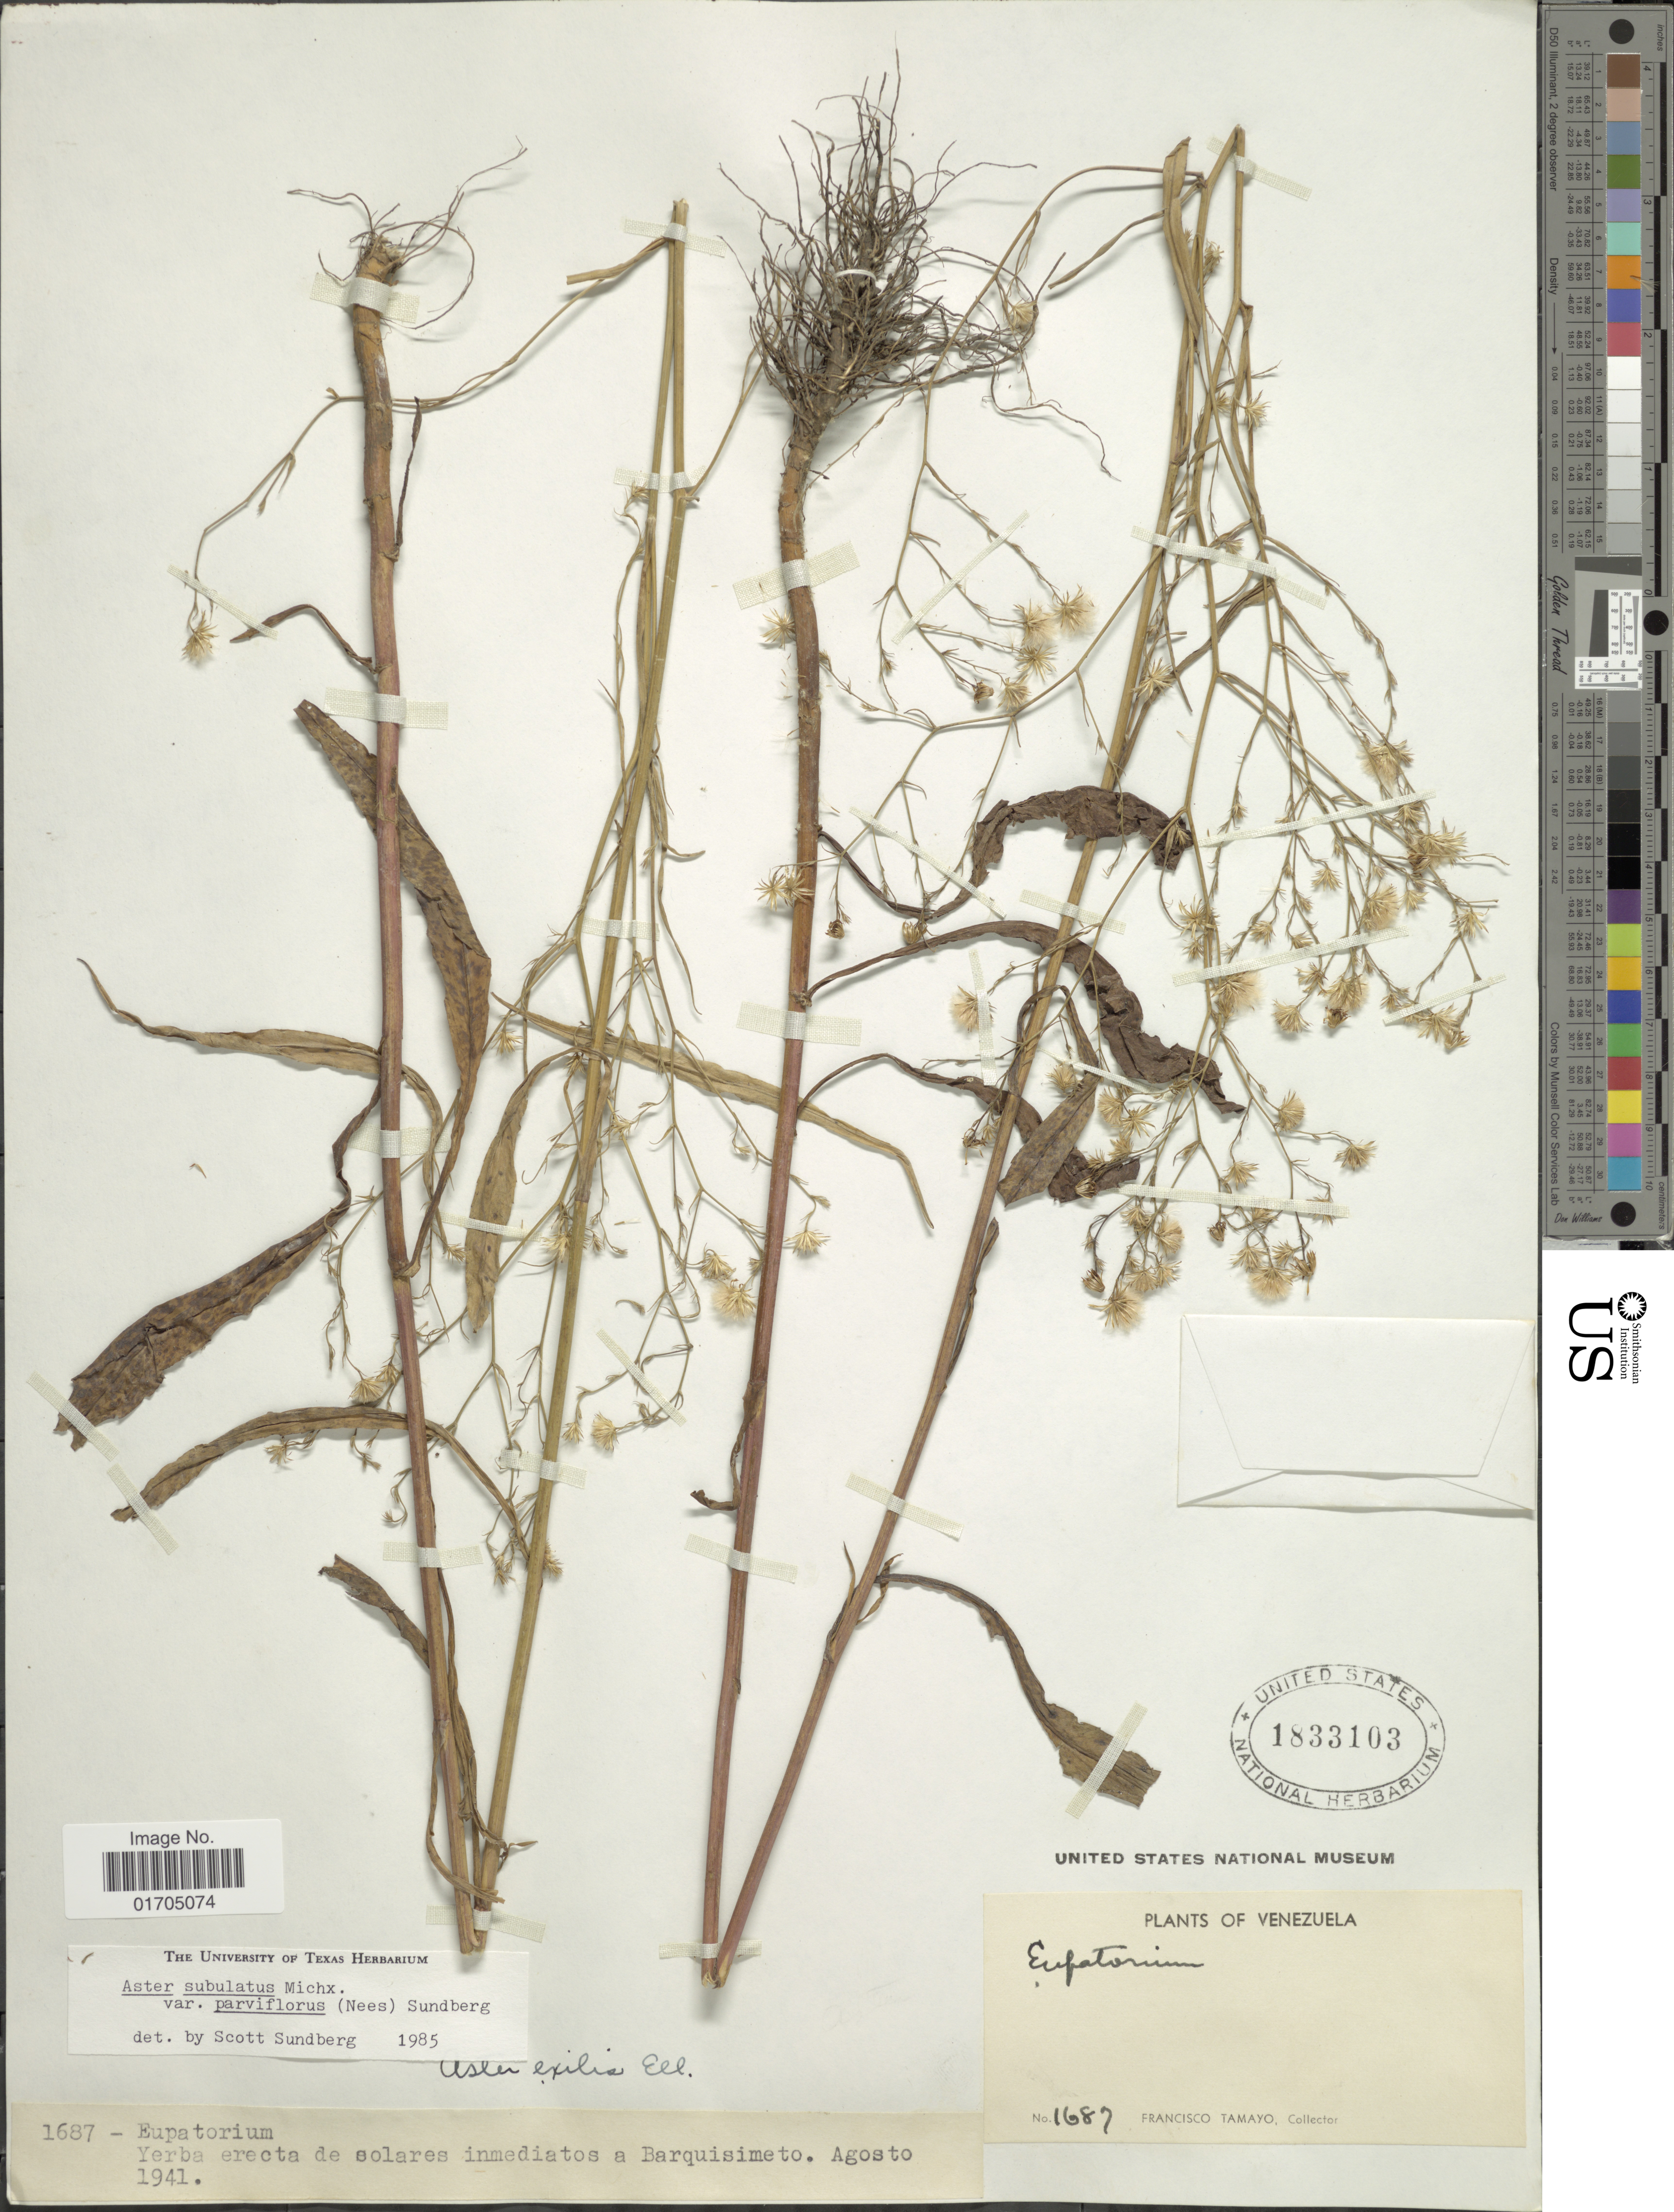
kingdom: Plantae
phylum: Tracheophyta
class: Magnoliopsida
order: Asterales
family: Asteraceae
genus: Symphyotrichum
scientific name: Symphyotrichum subulatum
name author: (Michx.) G.L. Nesom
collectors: F. Tamayo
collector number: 1687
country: Venezuela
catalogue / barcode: US 1833103